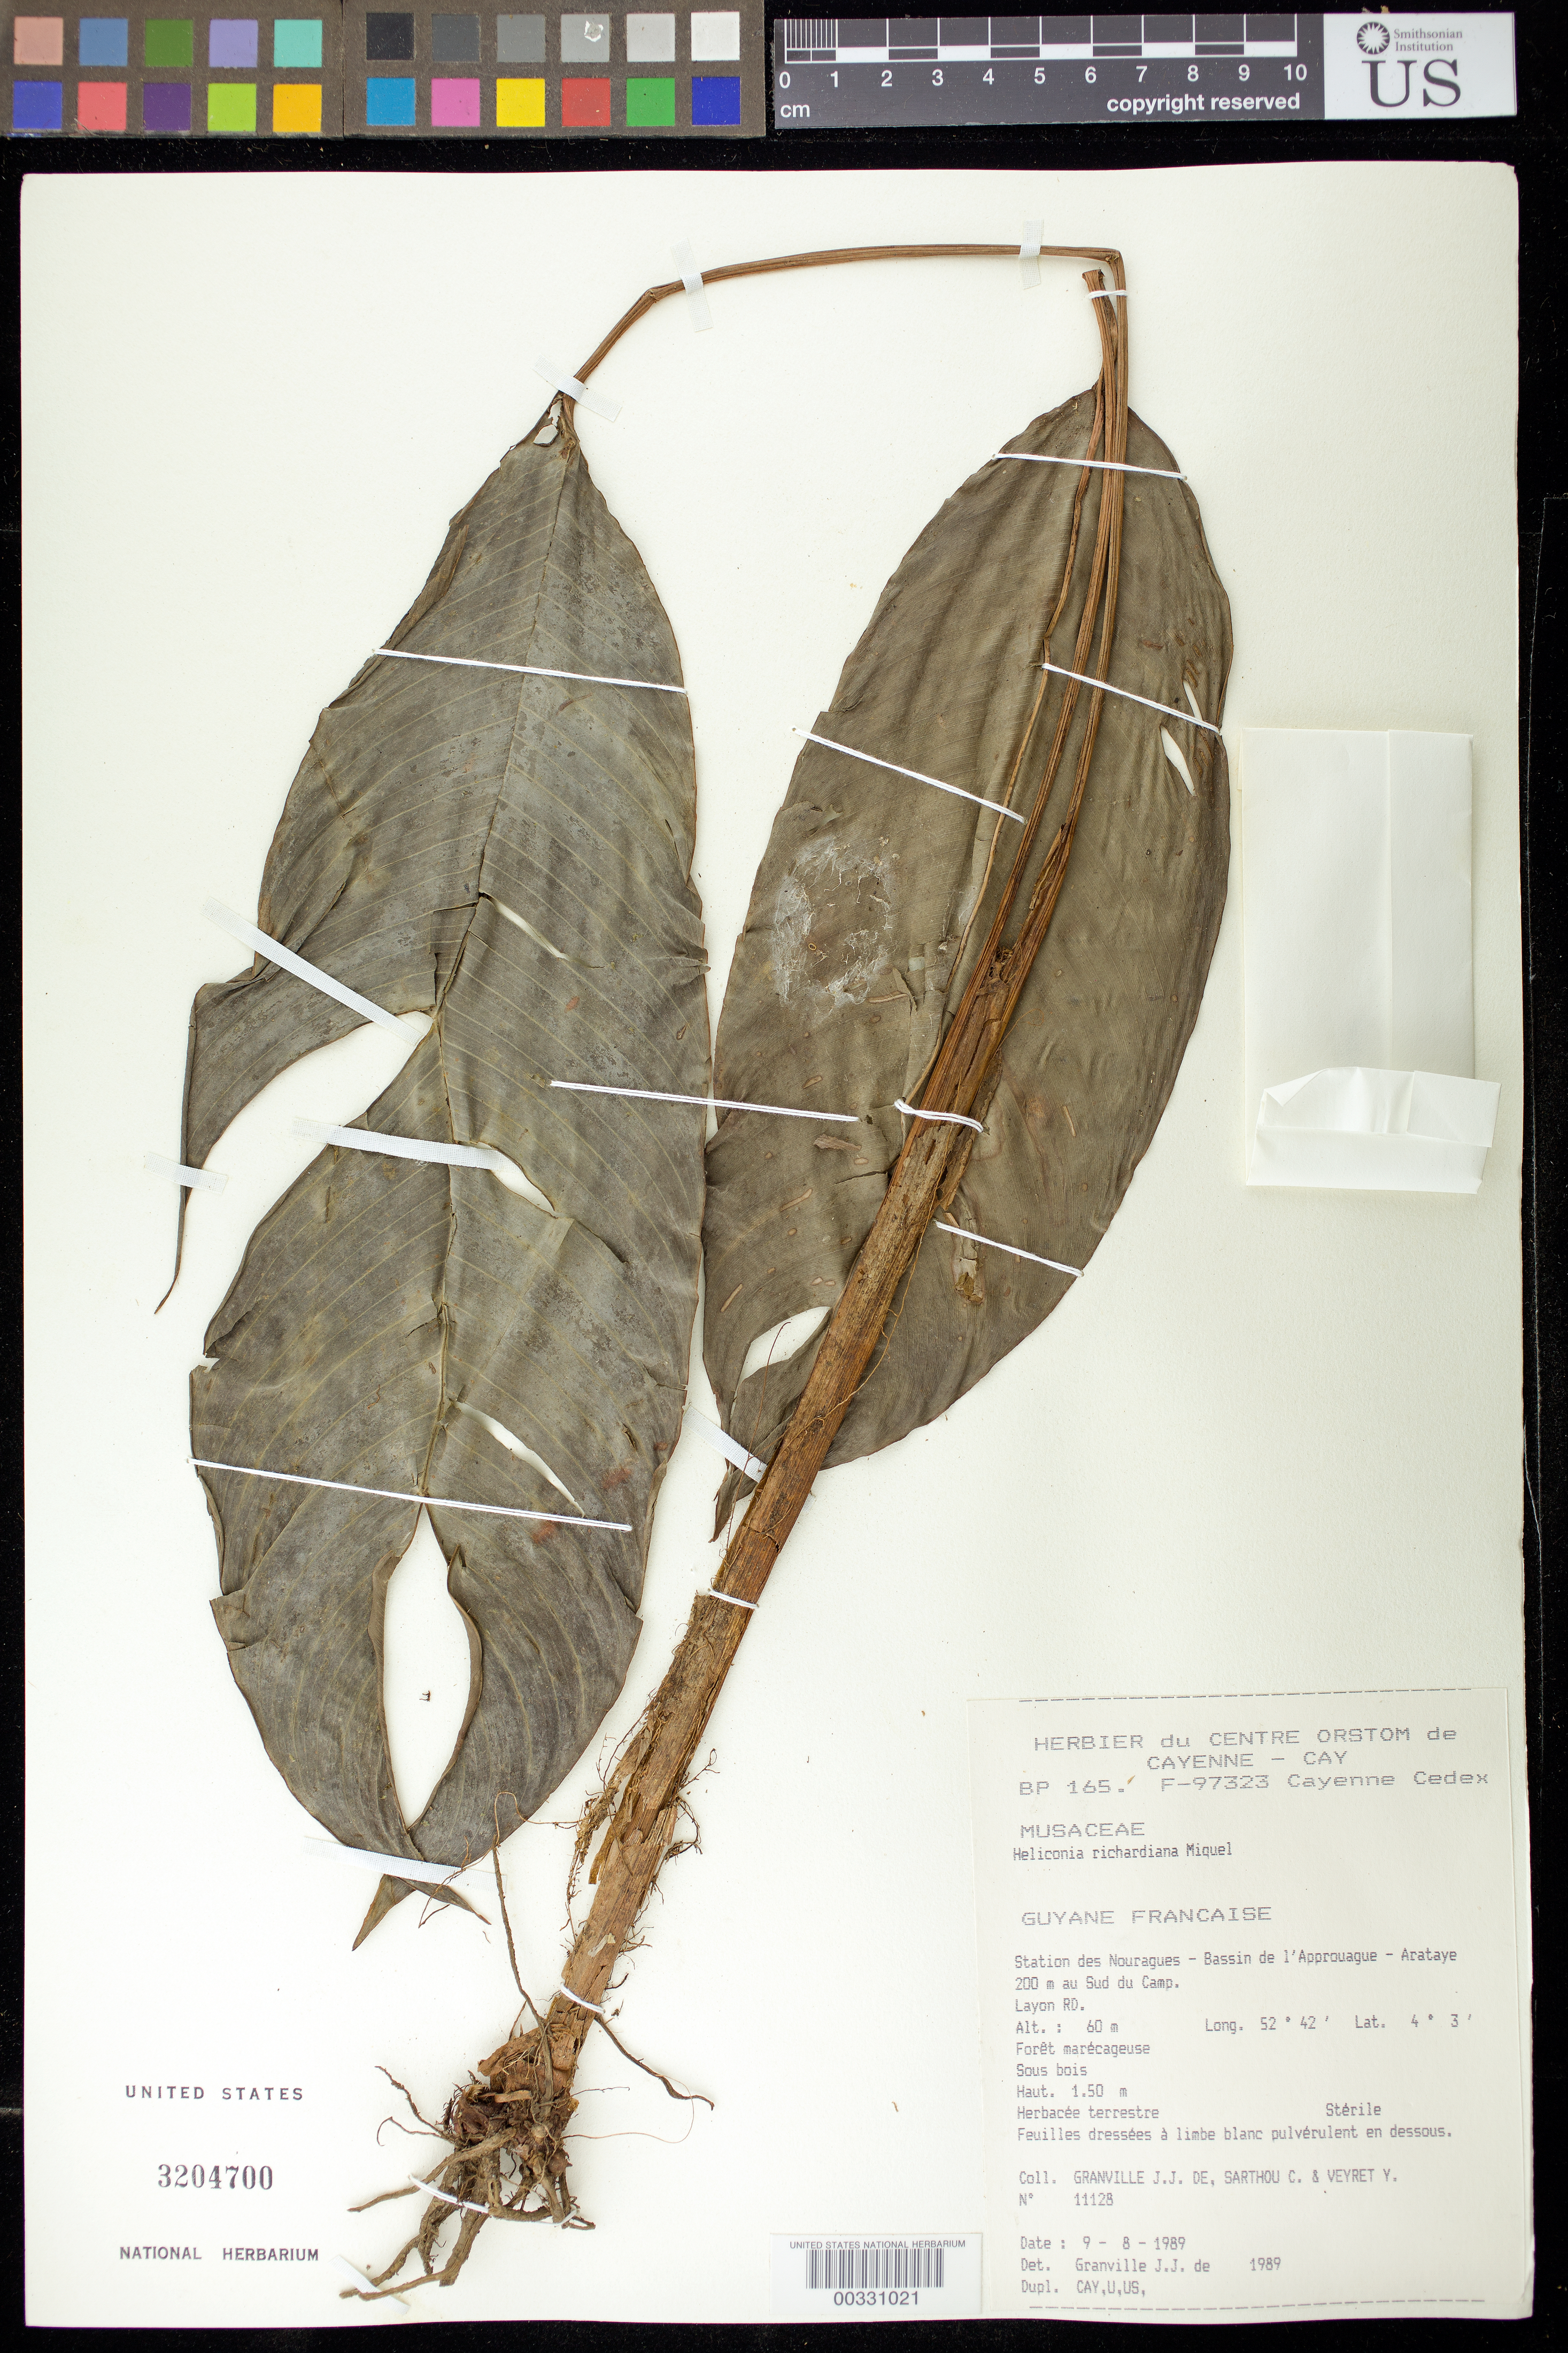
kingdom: Plantae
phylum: Tracheophyta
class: Liliopsida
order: Zingiberales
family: Heliconiaceae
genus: Heliconia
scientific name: Heliconia richardiana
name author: Miq.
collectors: J.-J. de Granville, C. Sarthou & Y. Veyret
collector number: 11128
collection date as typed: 09 Aug 1989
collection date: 1989-08-09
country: French Guiana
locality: Station des nouragues - bassin de l'approuague - arataye, 200 m to sud du camp, layton rd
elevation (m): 60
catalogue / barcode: US 3204700